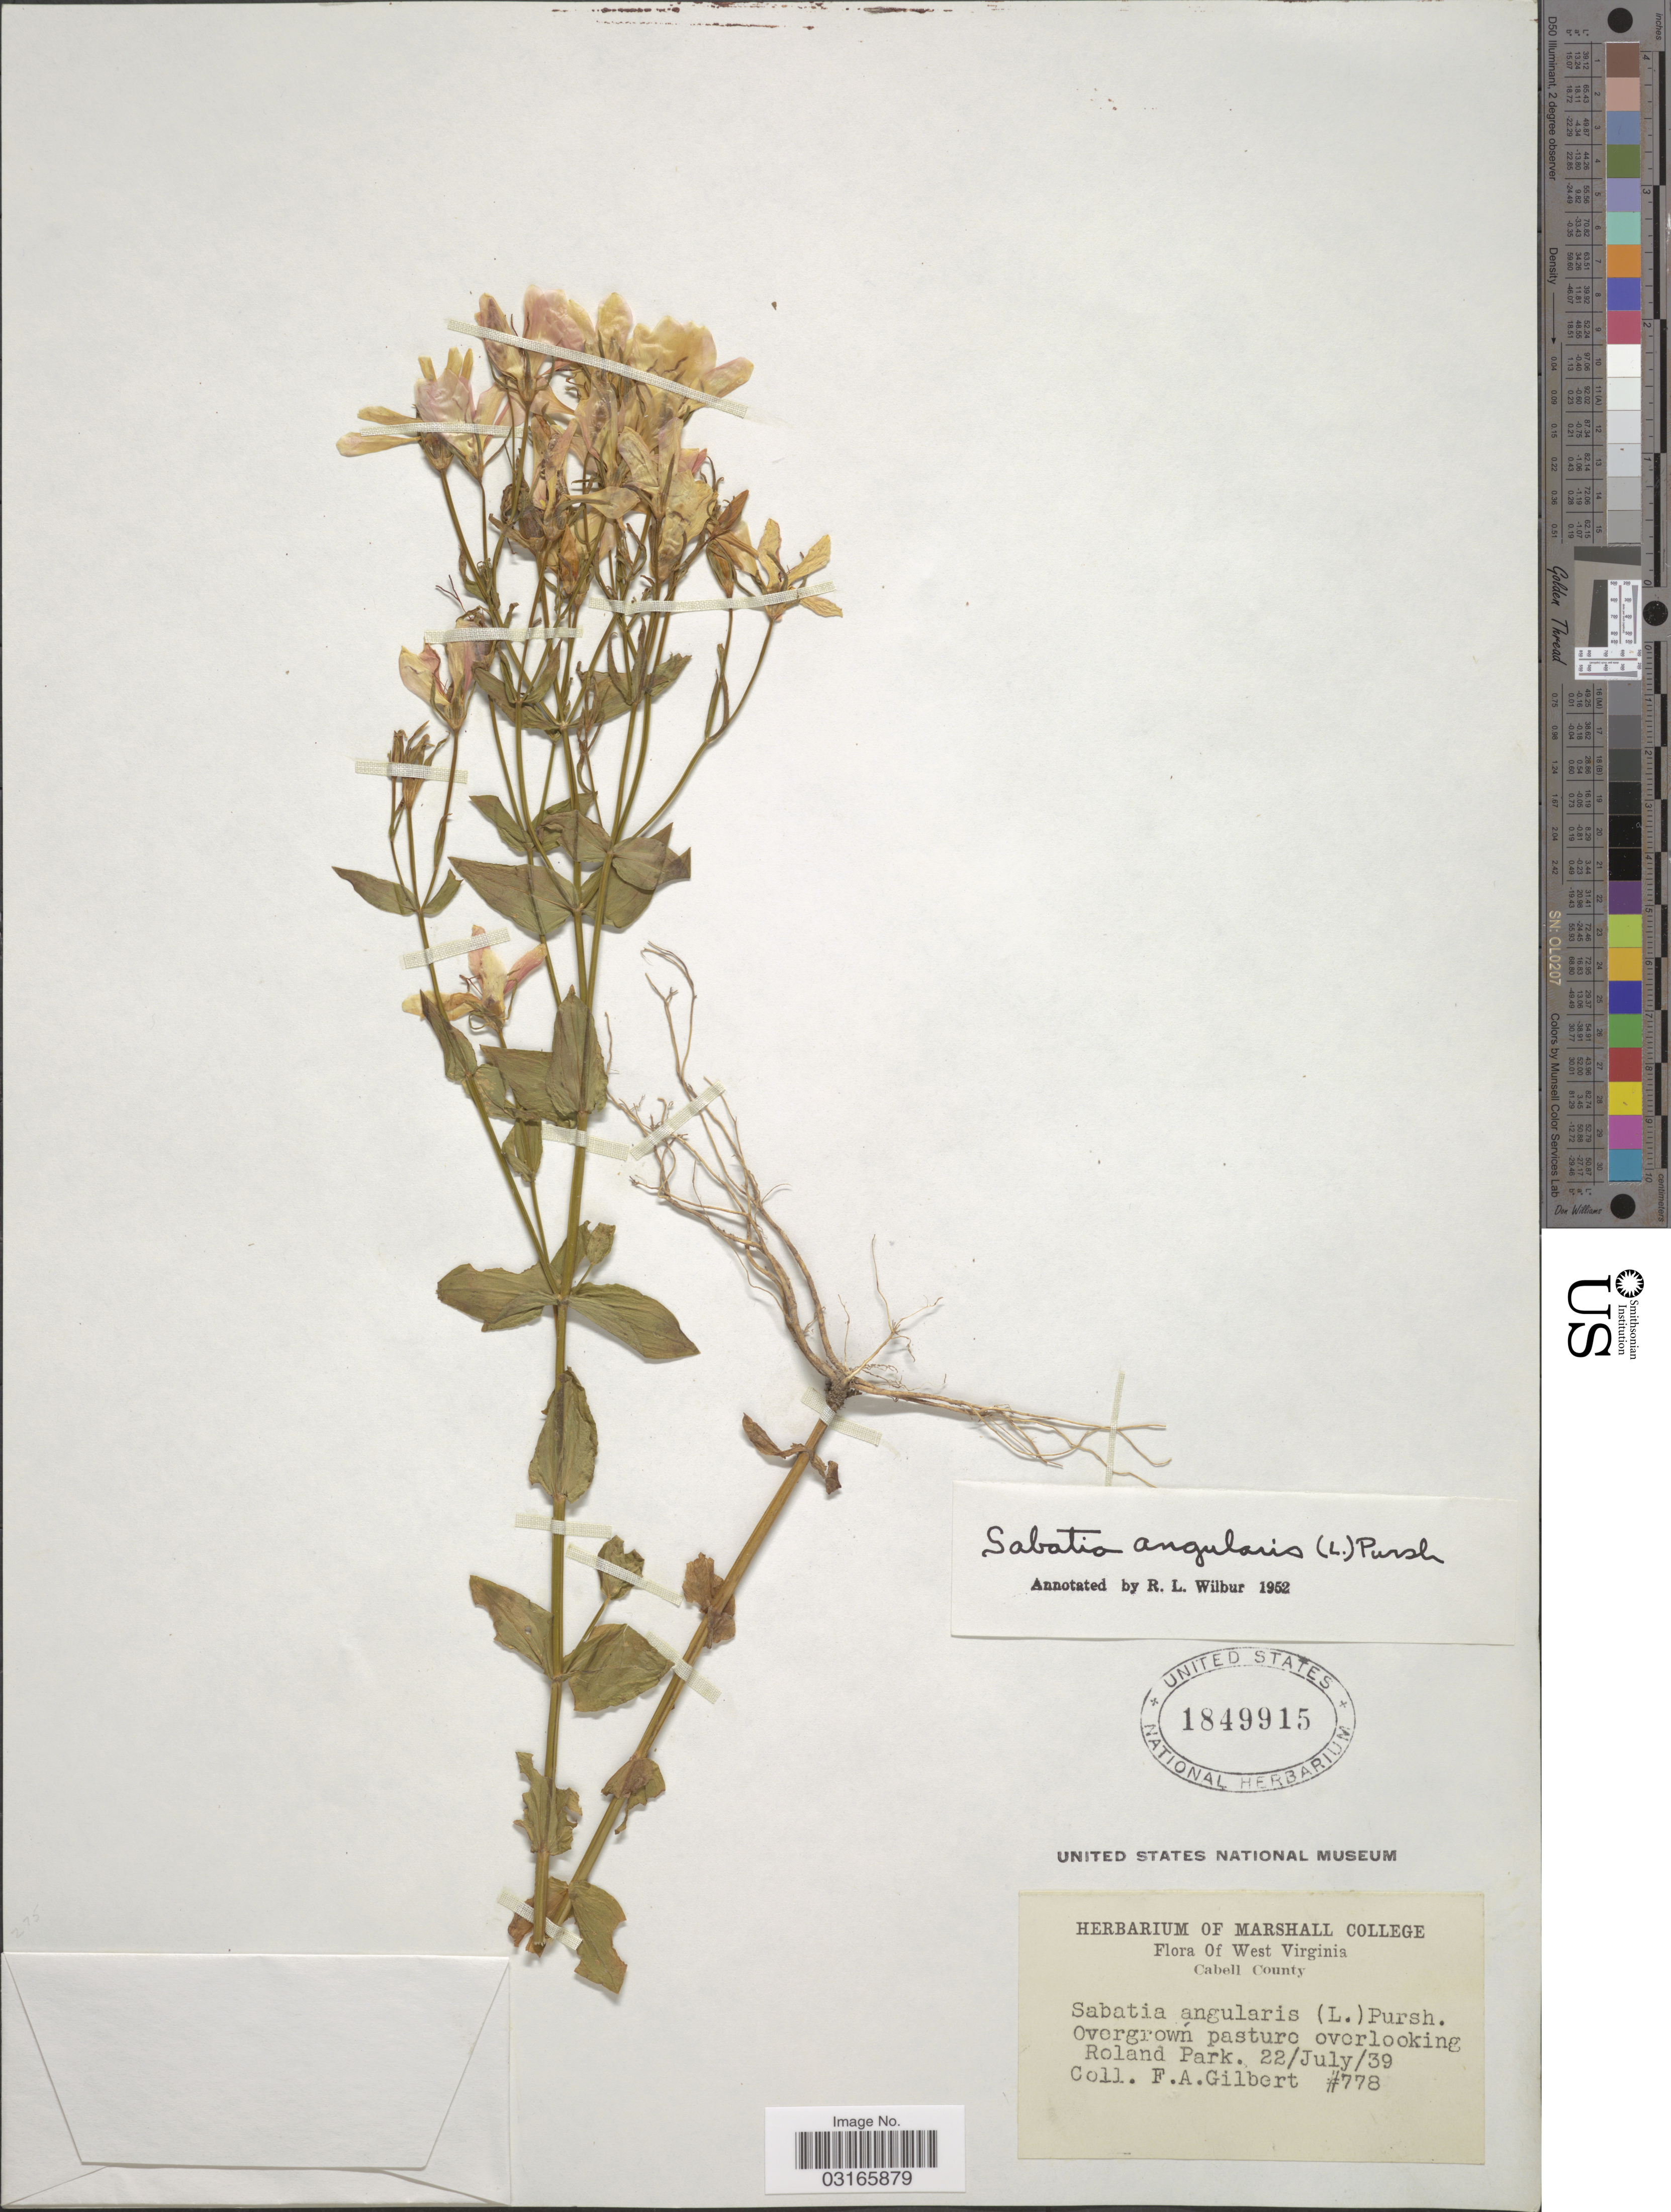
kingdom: Plantae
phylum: Tracheophyta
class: Magnoliopsida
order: Gentianales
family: Gentianaceae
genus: Sabatia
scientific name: Sabatia angularis (L.) Pursh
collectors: F. A. Gilbert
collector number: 778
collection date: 1939-07-22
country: United States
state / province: West Virginia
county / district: Cabell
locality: Cabell County, Overgrown pasture overlooking Roland Park.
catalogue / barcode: US 1849915